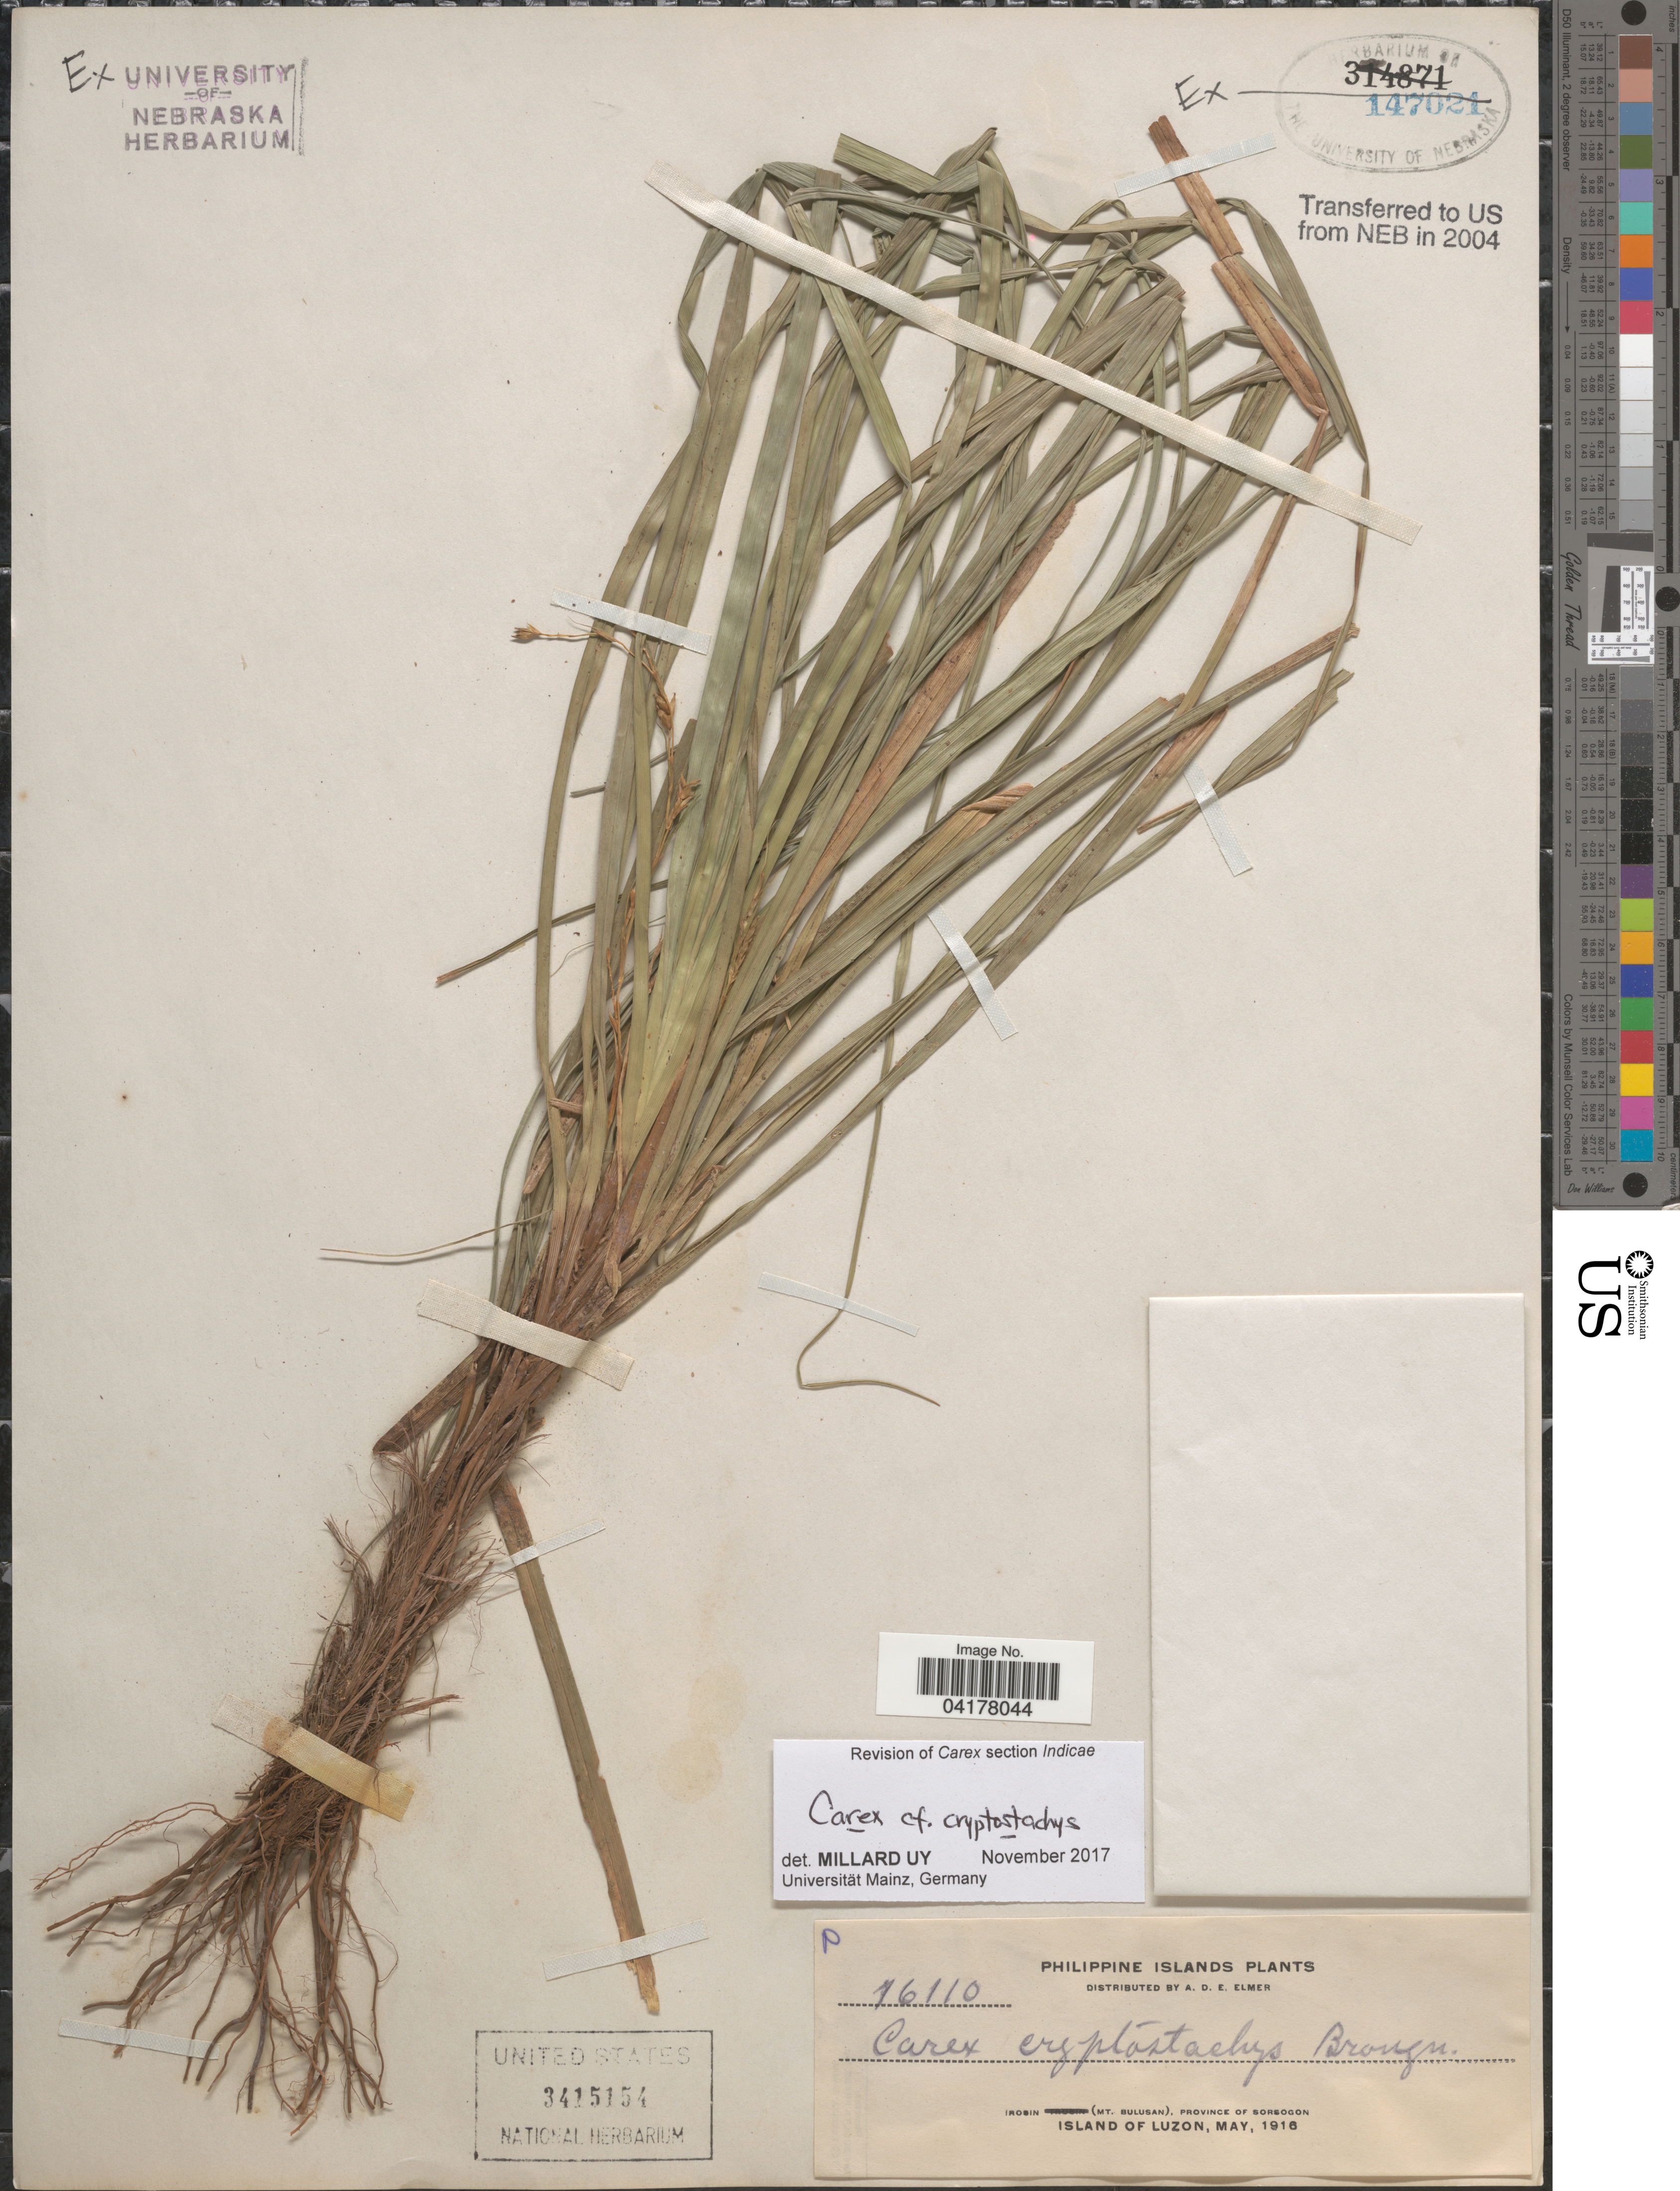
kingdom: Plantae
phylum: Tracheophyta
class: Liliopsida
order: Poales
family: Cyperaceae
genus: Carex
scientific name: Carex cryptostachys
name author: Brongn.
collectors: A. D. E. Elmer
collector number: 16110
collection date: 1916-05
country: Philippines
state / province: Bicol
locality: Philippine Islands. Irosin (Mt. Bulusan), Province of Sorsogon. Island of Luzon.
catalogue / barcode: US 3415154